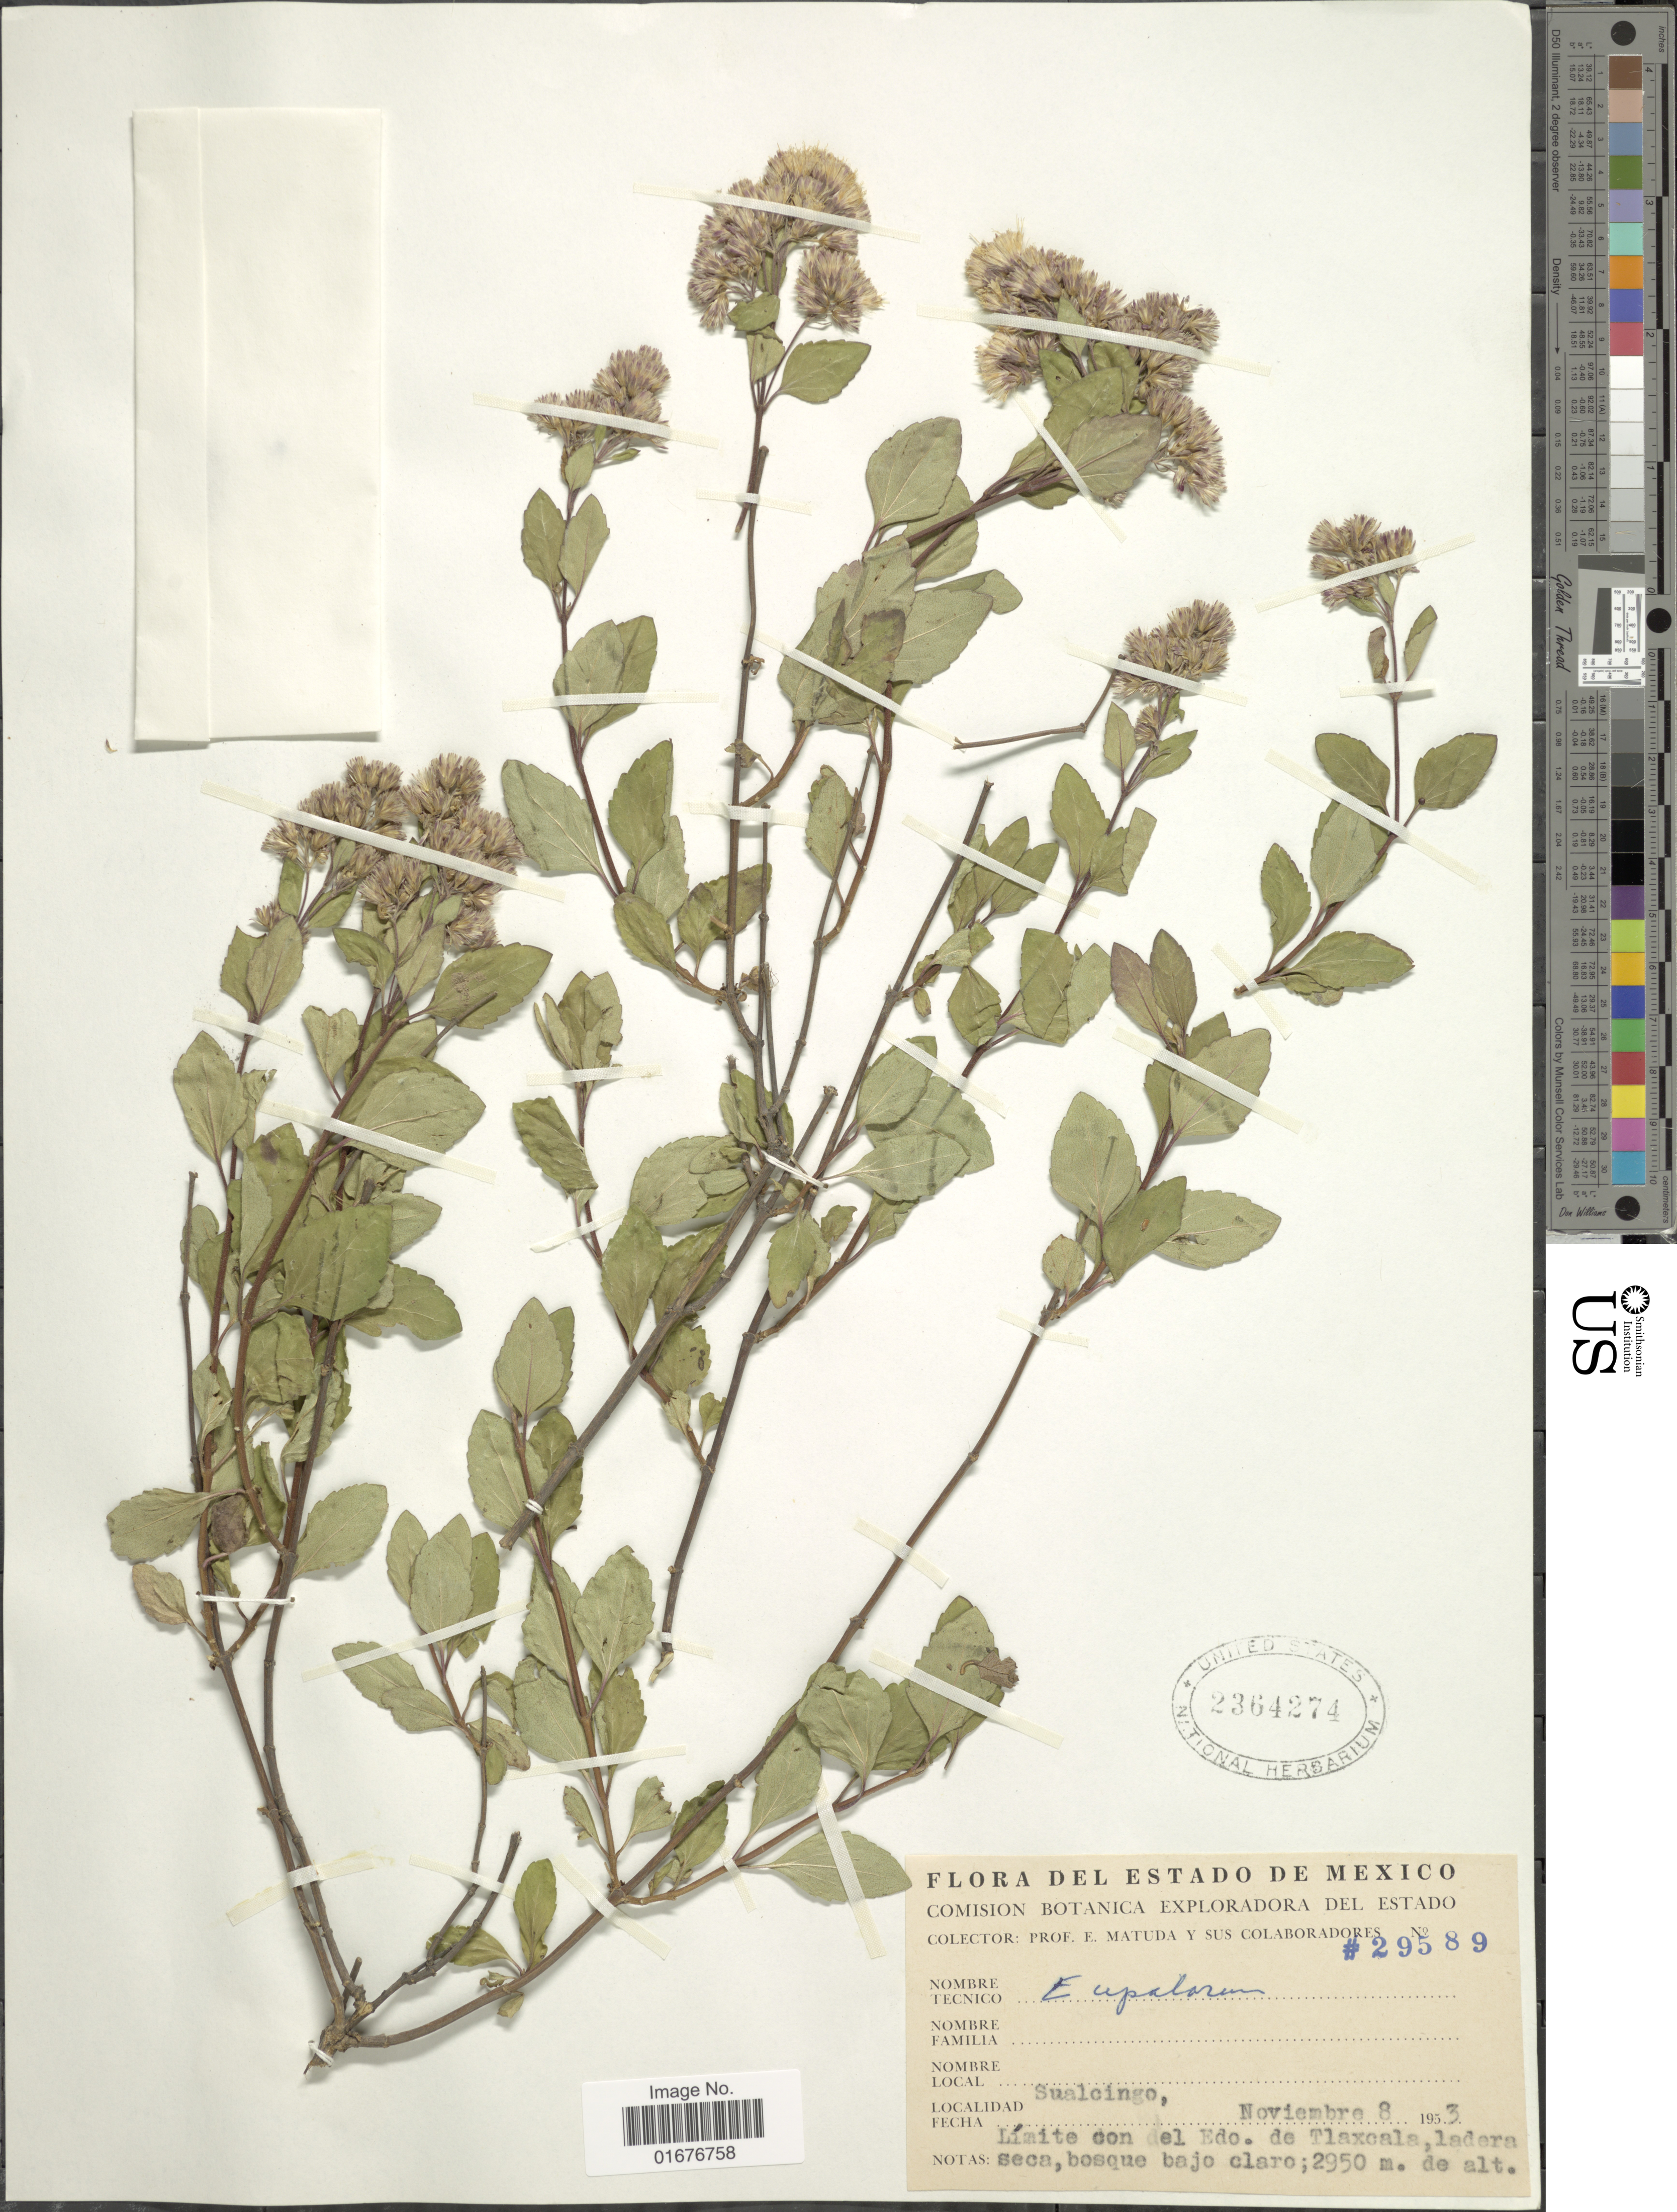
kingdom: Plantae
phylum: Tracheophyta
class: Magnoliopsida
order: Asterales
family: Asteraceae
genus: Ageratina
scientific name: Ageratina rhomboidea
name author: (Kunth) R.M. King & H. Rob.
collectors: E. Matuda & et al.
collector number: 29589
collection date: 1953-11-08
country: Mexico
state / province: México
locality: Sualcingo, Límite con del Edo. de Tlaxcala, ladera seca, bosque bajo claro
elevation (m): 2950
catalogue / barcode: US 2364274